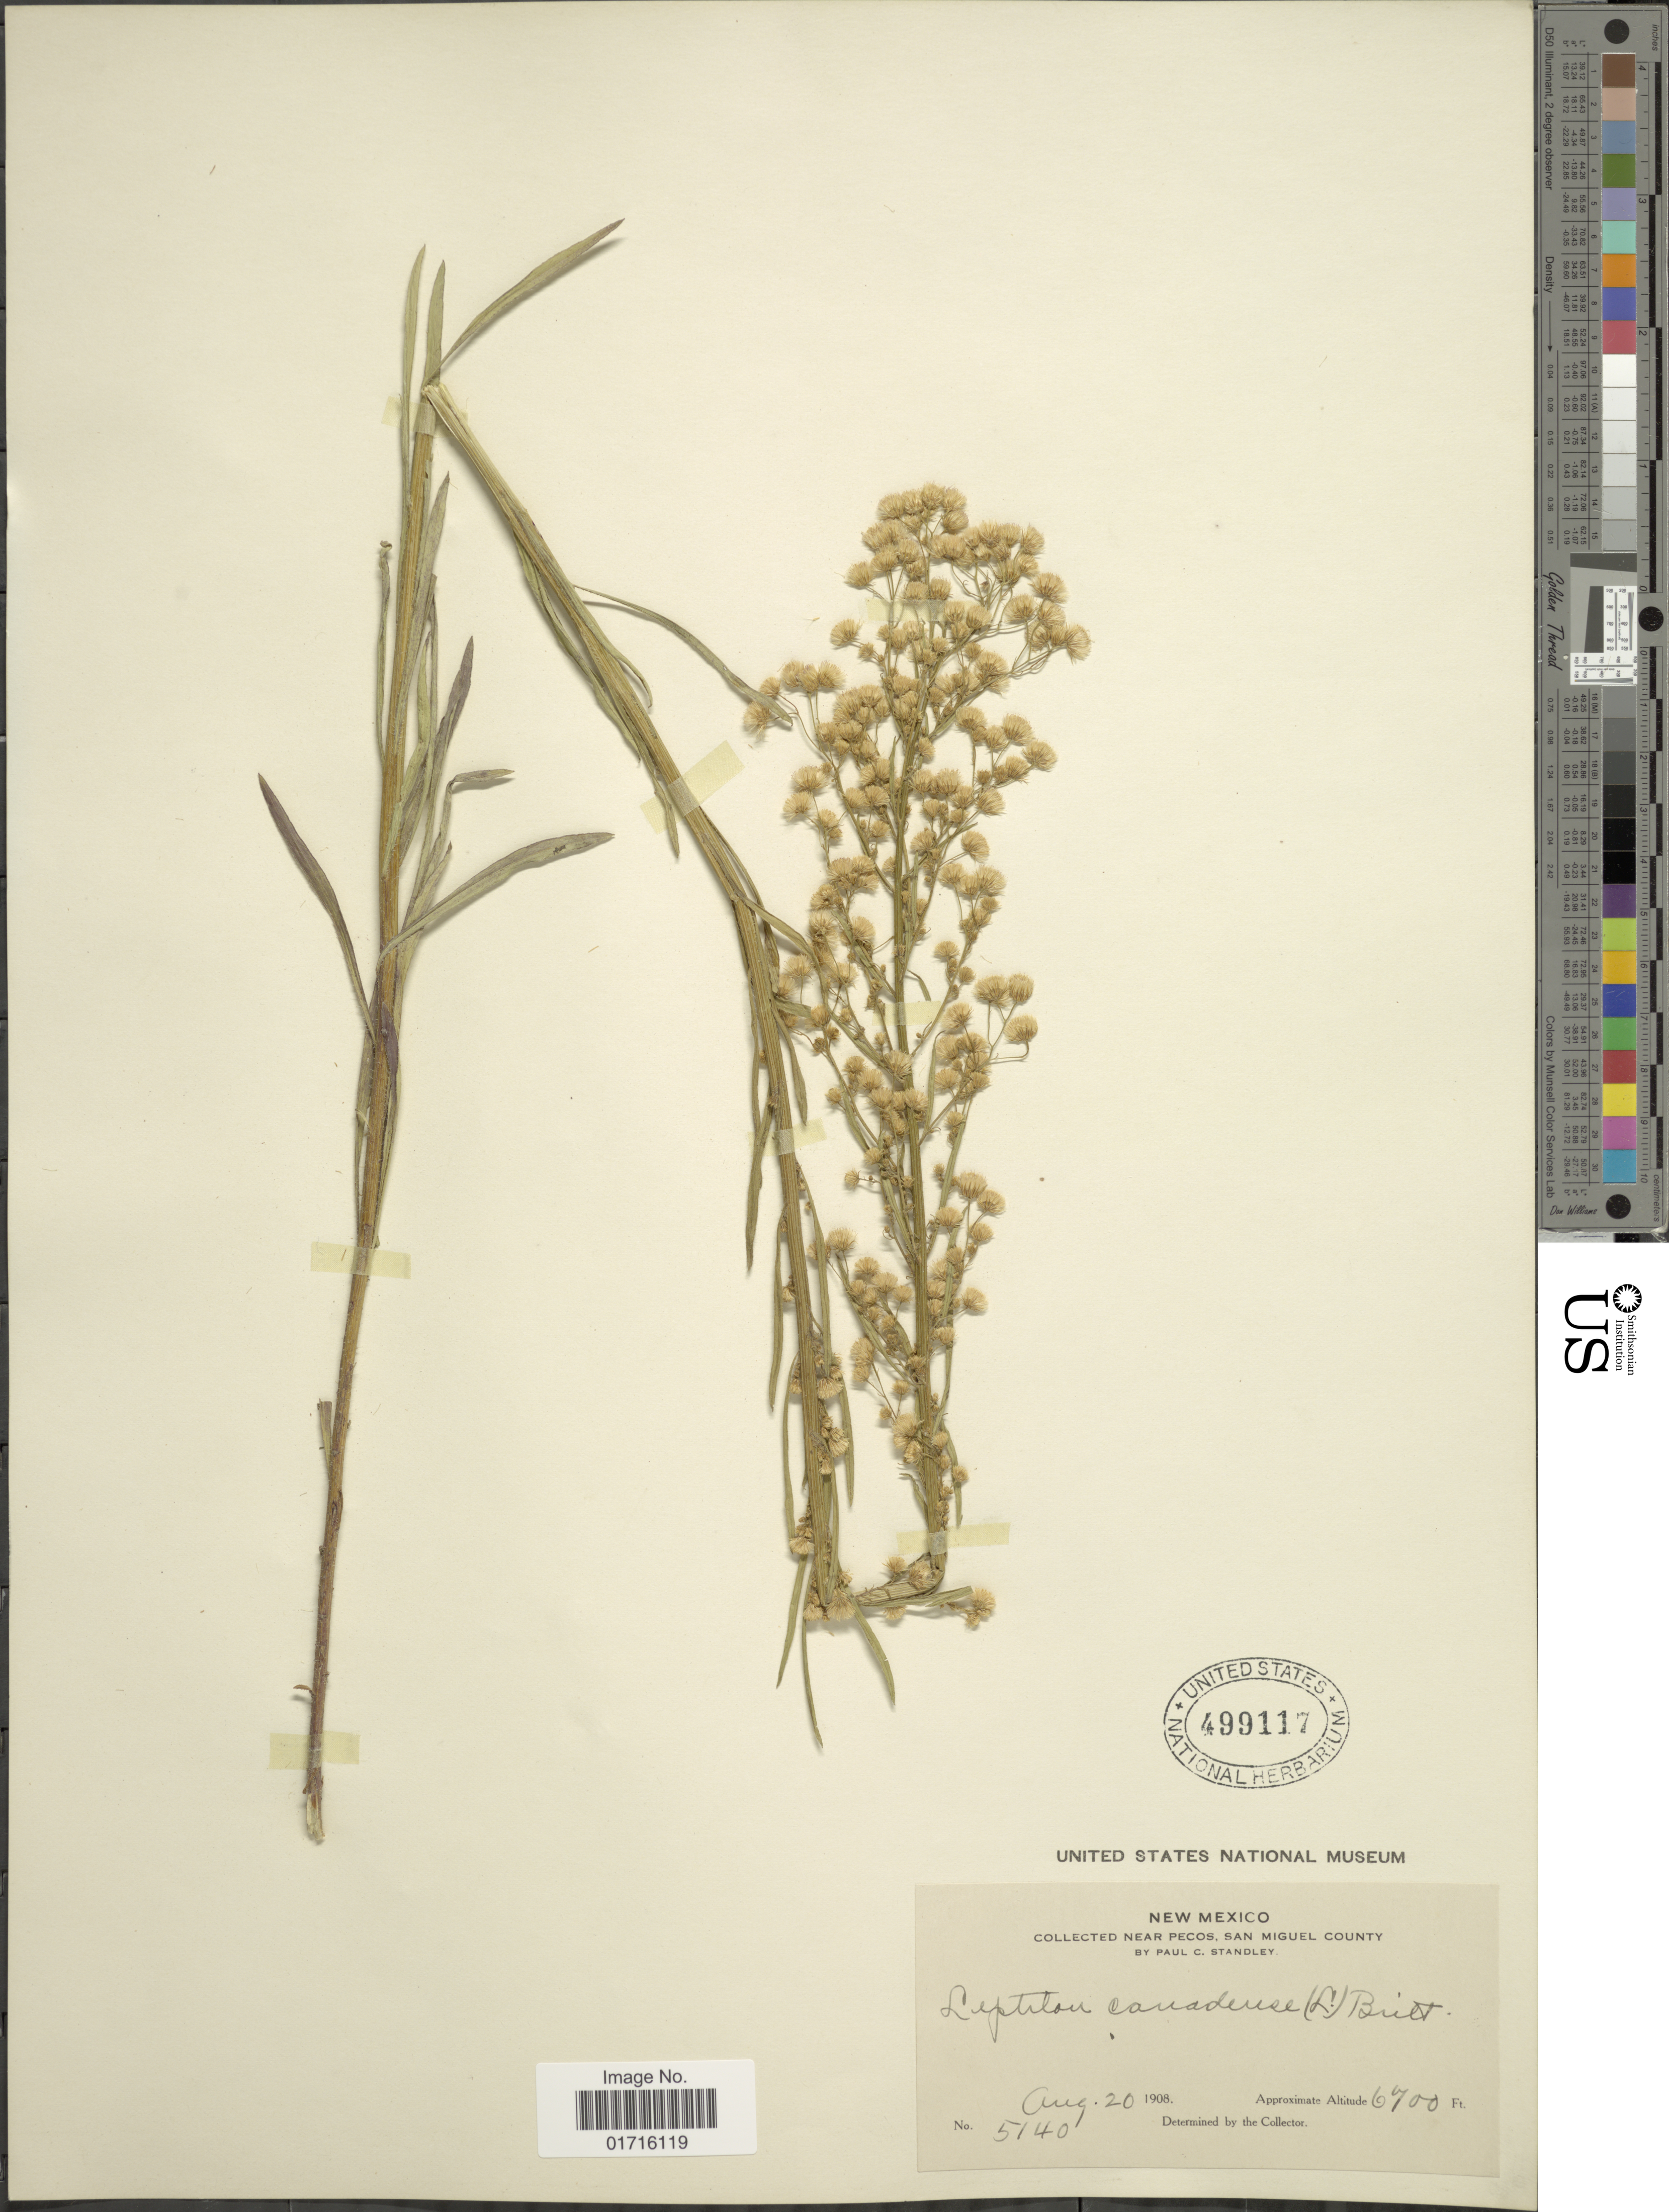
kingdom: Plantae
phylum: Tracheophyta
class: Magnoliopsida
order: Asterales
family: Asteraceae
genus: Conyza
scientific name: Conyza canadensis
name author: (L.) Cronq.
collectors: P. C. Standley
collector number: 5140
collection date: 1908-08-20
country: United States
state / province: New Mexico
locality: Near Pecos, San Miguel County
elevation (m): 2042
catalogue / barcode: US 49917